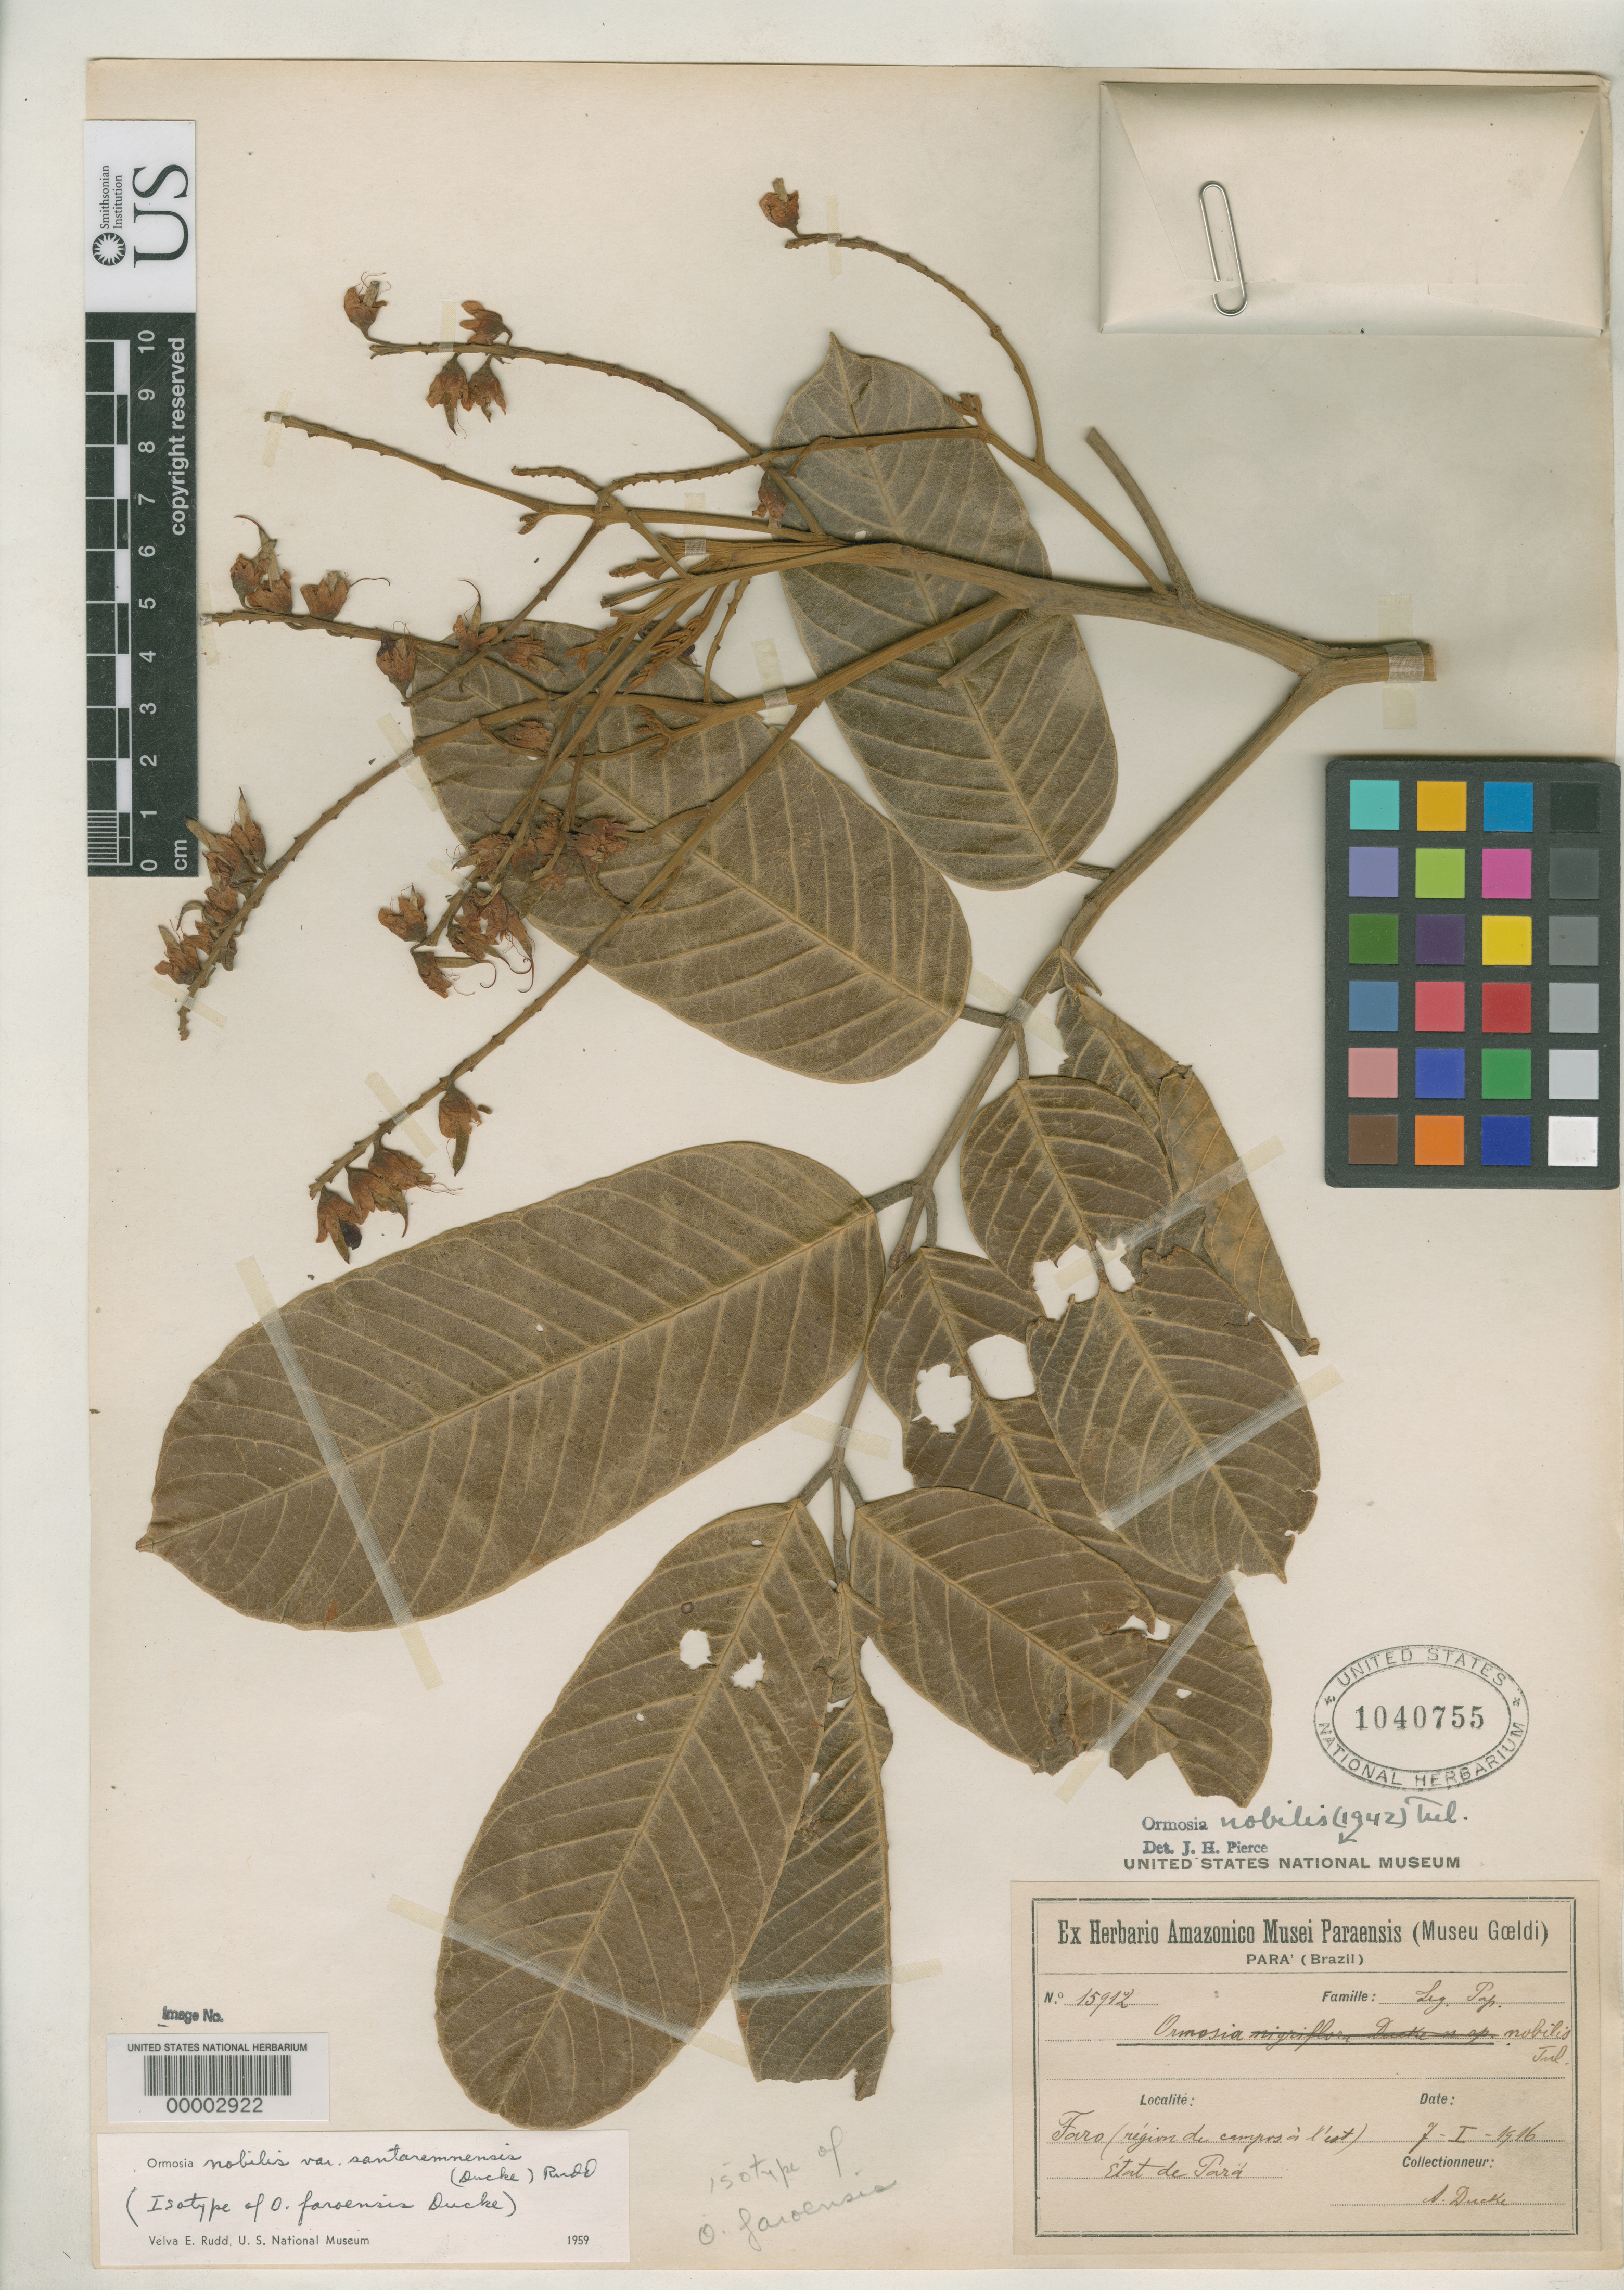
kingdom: Plantae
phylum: Tracheophyta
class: Magnoliopsida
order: Fabales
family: Fabaceae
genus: Ormosia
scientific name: Ormosia faroensis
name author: Ducke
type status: Isotype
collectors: A. Ducke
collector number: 15912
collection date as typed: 07 Jan 1916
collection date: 1916-01-07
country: Brazil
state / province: Pará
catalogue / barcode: US 1040755